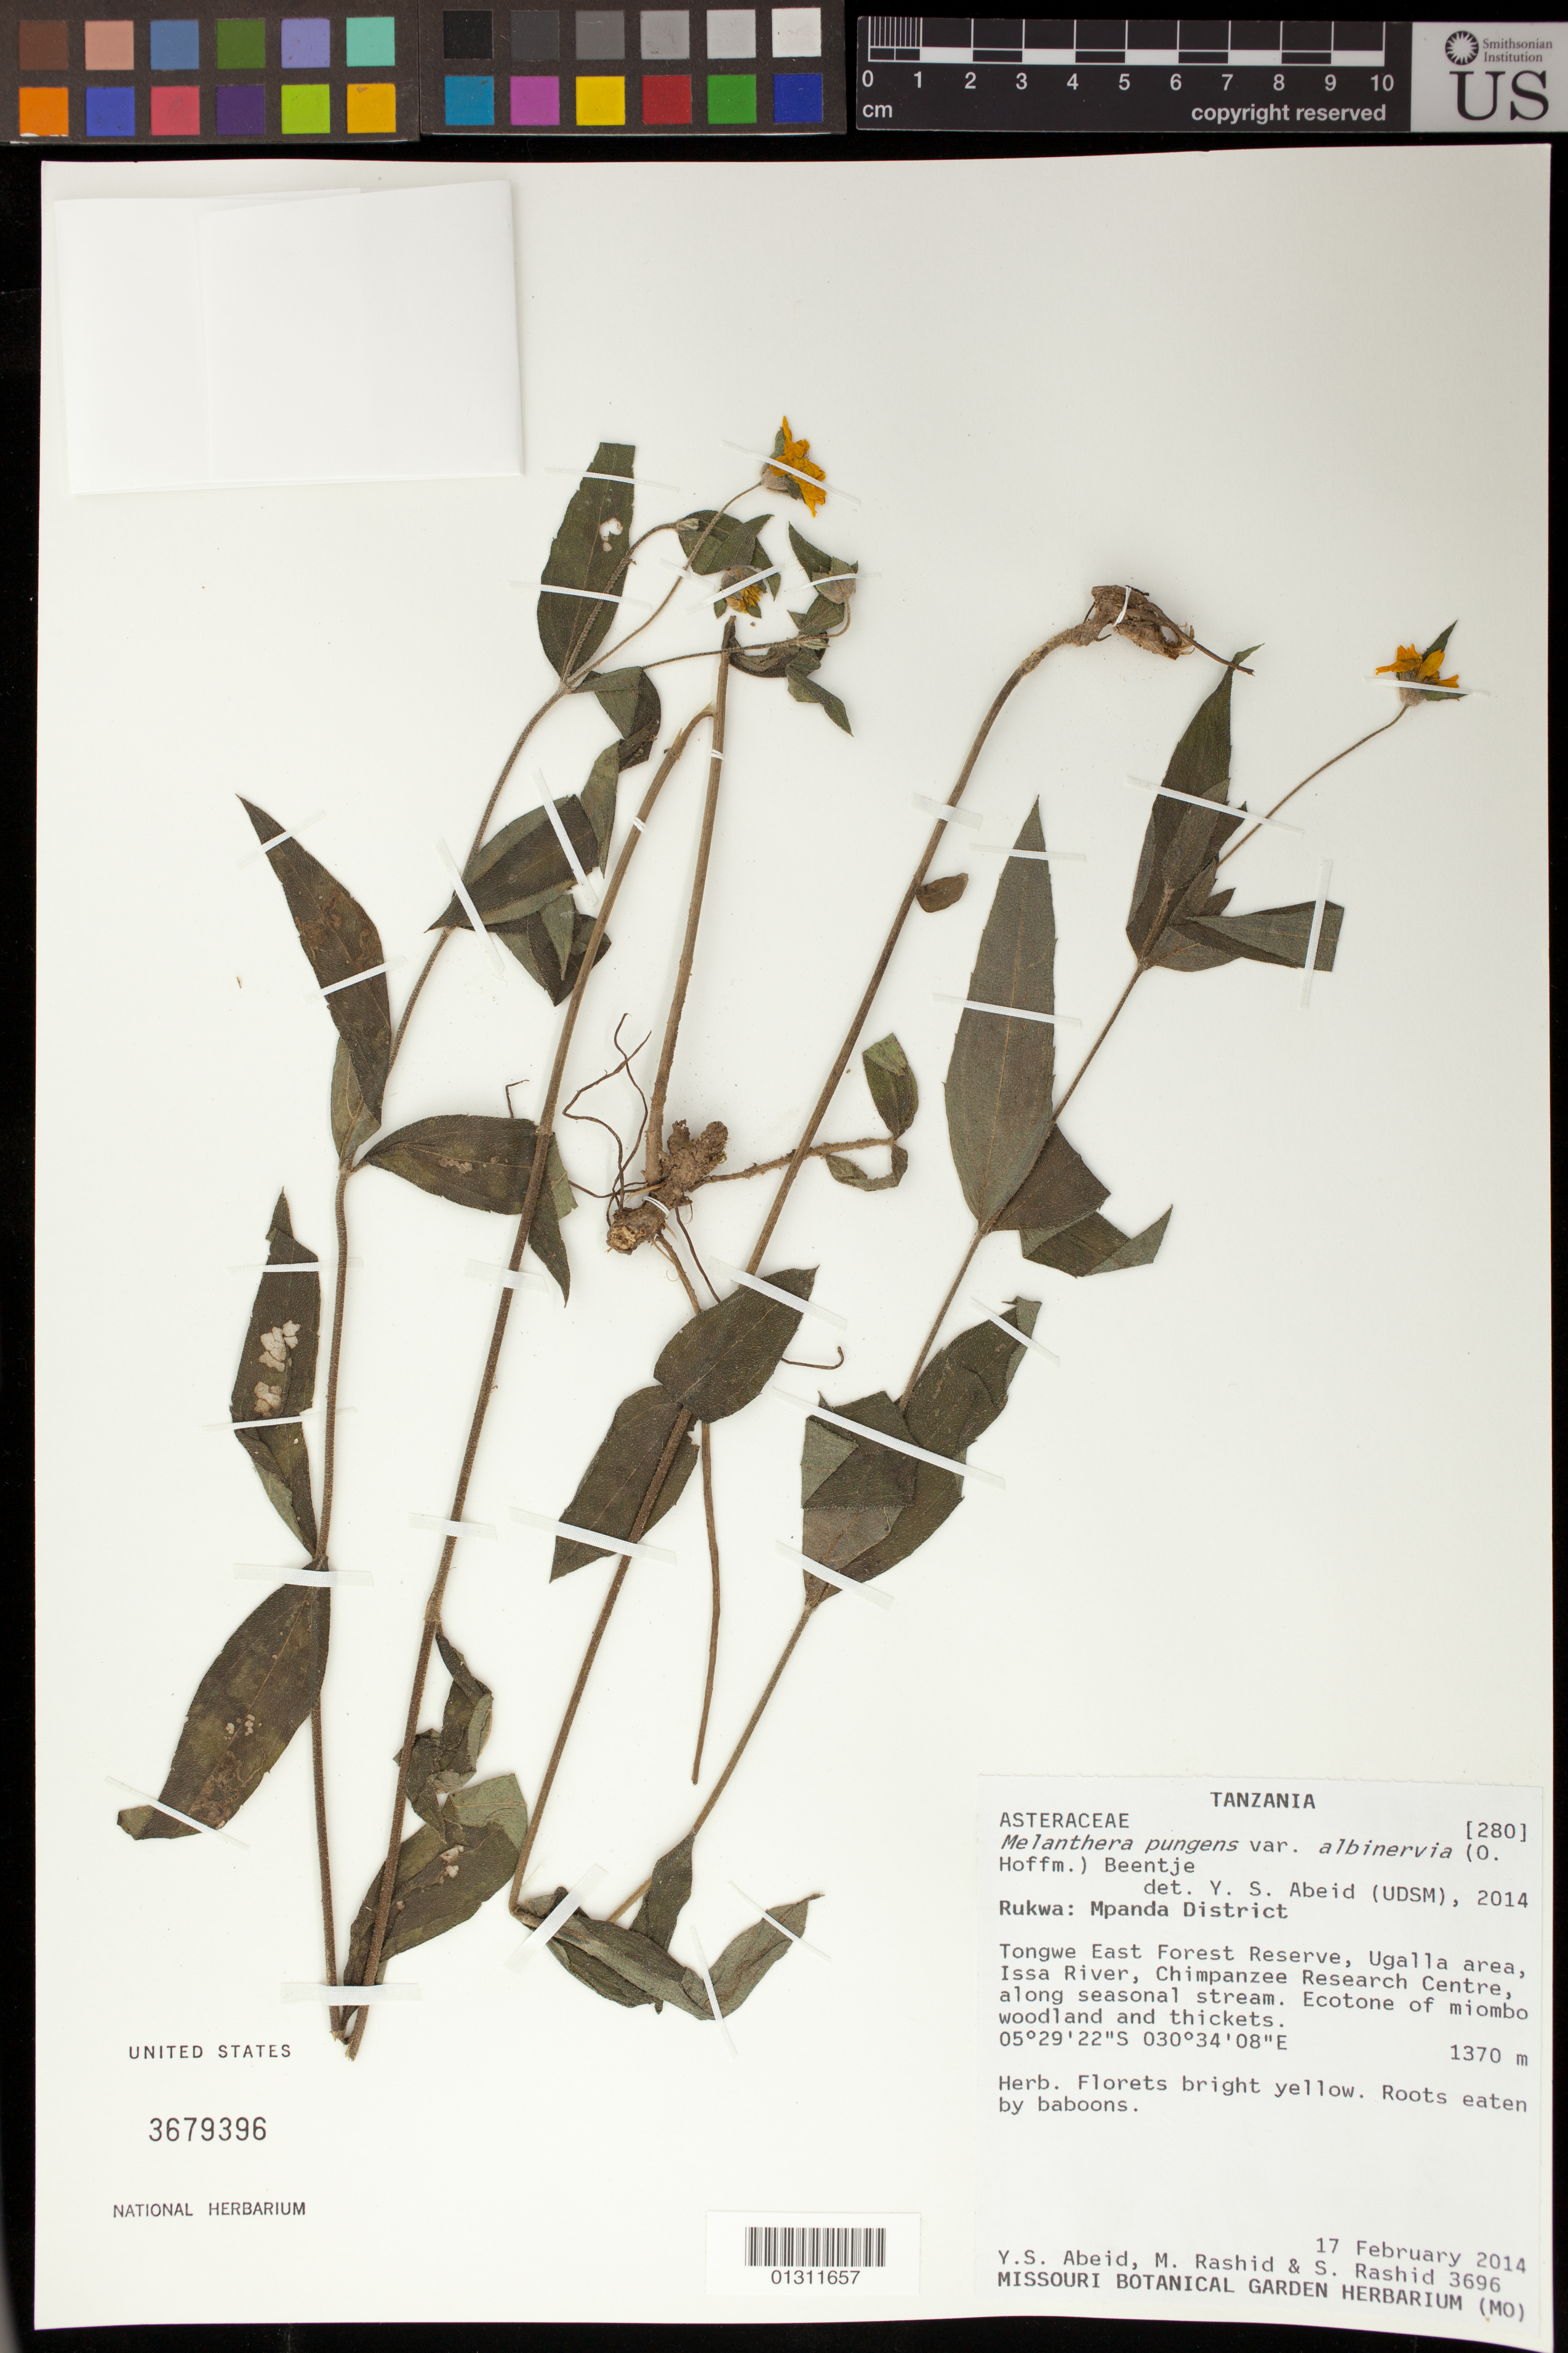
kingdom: Plantae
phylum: Tracheophyta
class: Magnoliopsida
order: Asterales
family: Asteraceae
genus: Melanthera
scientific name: Melanthera pungens var. albinervia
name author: (O. Hoffm.) Beentje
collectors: Y. Abeid, M. Rashid & S. Rashid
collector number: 3695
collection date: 2014-02-17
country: Tanzania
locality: Tongawe East Forest Reserve, Ugalla area, Issa River, Chimpanzee Research Centre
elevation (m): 1370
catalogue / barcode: US 3679396